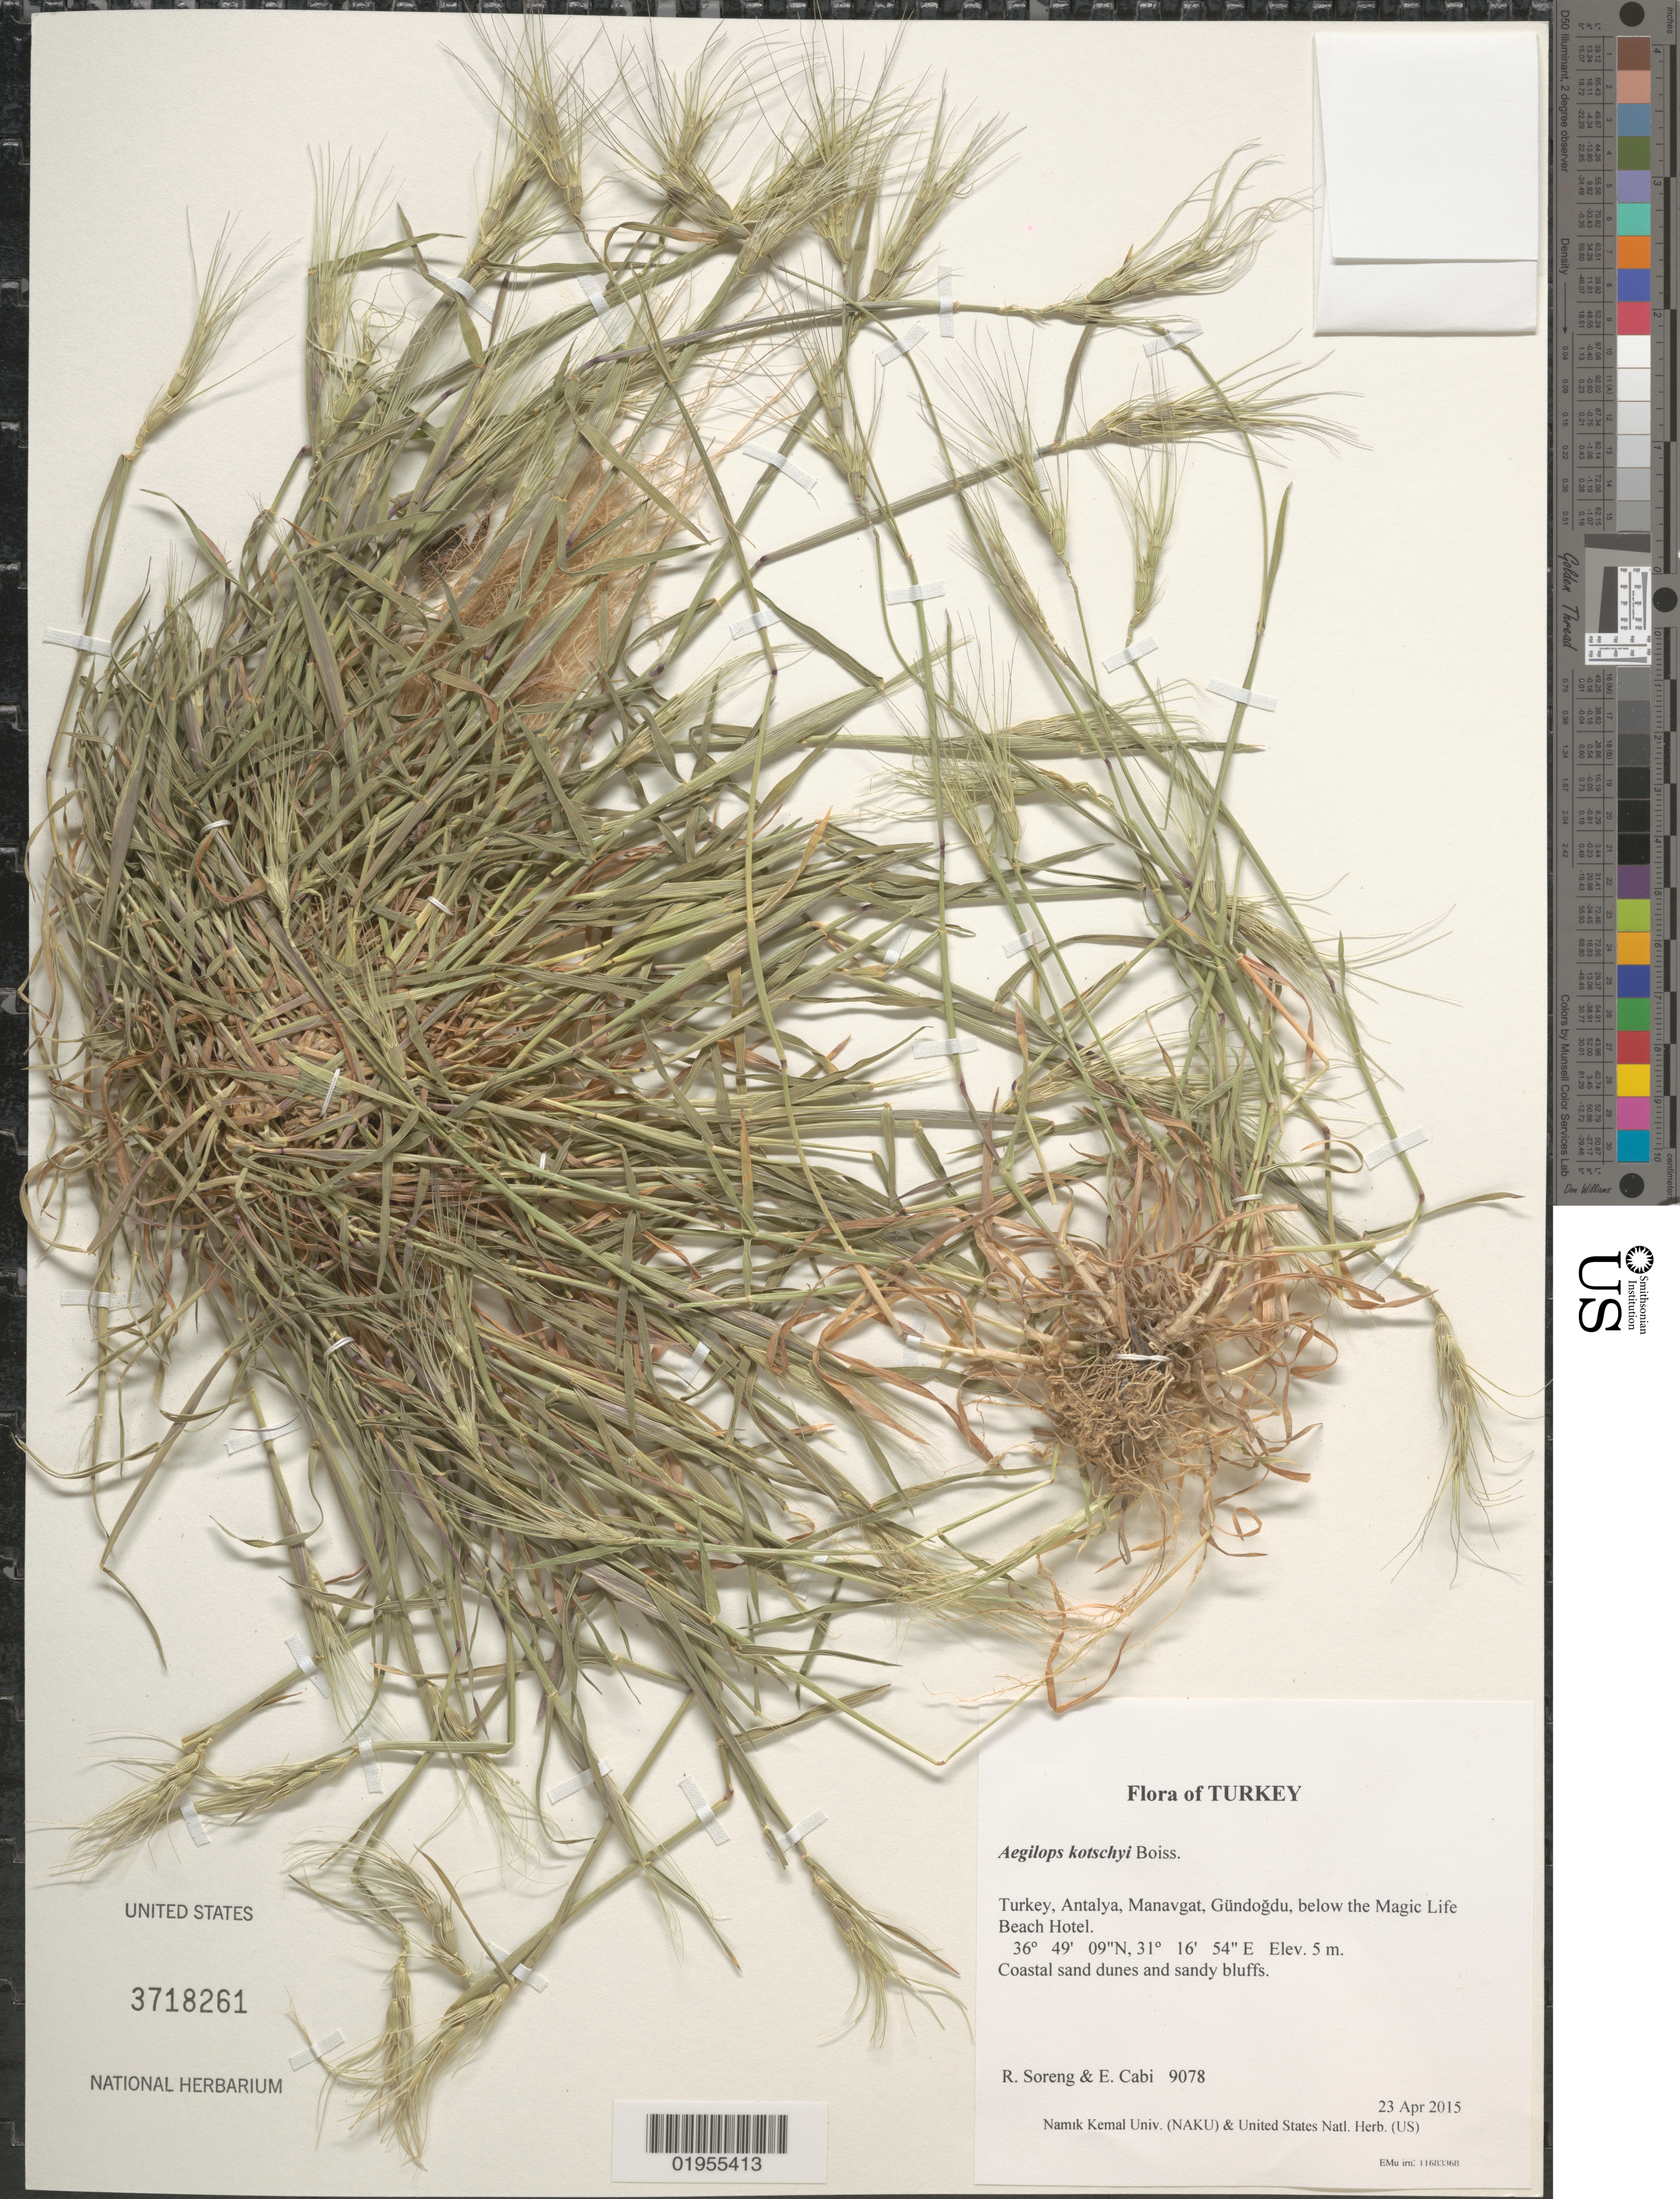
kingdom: Plantae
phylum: Tracheophyta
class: Liliopsida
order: Poales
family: Poaceae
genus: Aegilops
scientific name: Aegilops kotschyi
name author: Boiss.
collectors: R. J. Soreng & E. Cabi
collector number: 9078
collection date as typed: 2015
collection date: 2015-04-23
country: Turkey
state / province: Antalya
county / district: Manavgat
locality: Gundogdu, below the Majic Life Beach Hotel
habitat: Coastal sand dunes and sandy bluffs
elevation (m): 5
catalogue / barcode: US 3718261